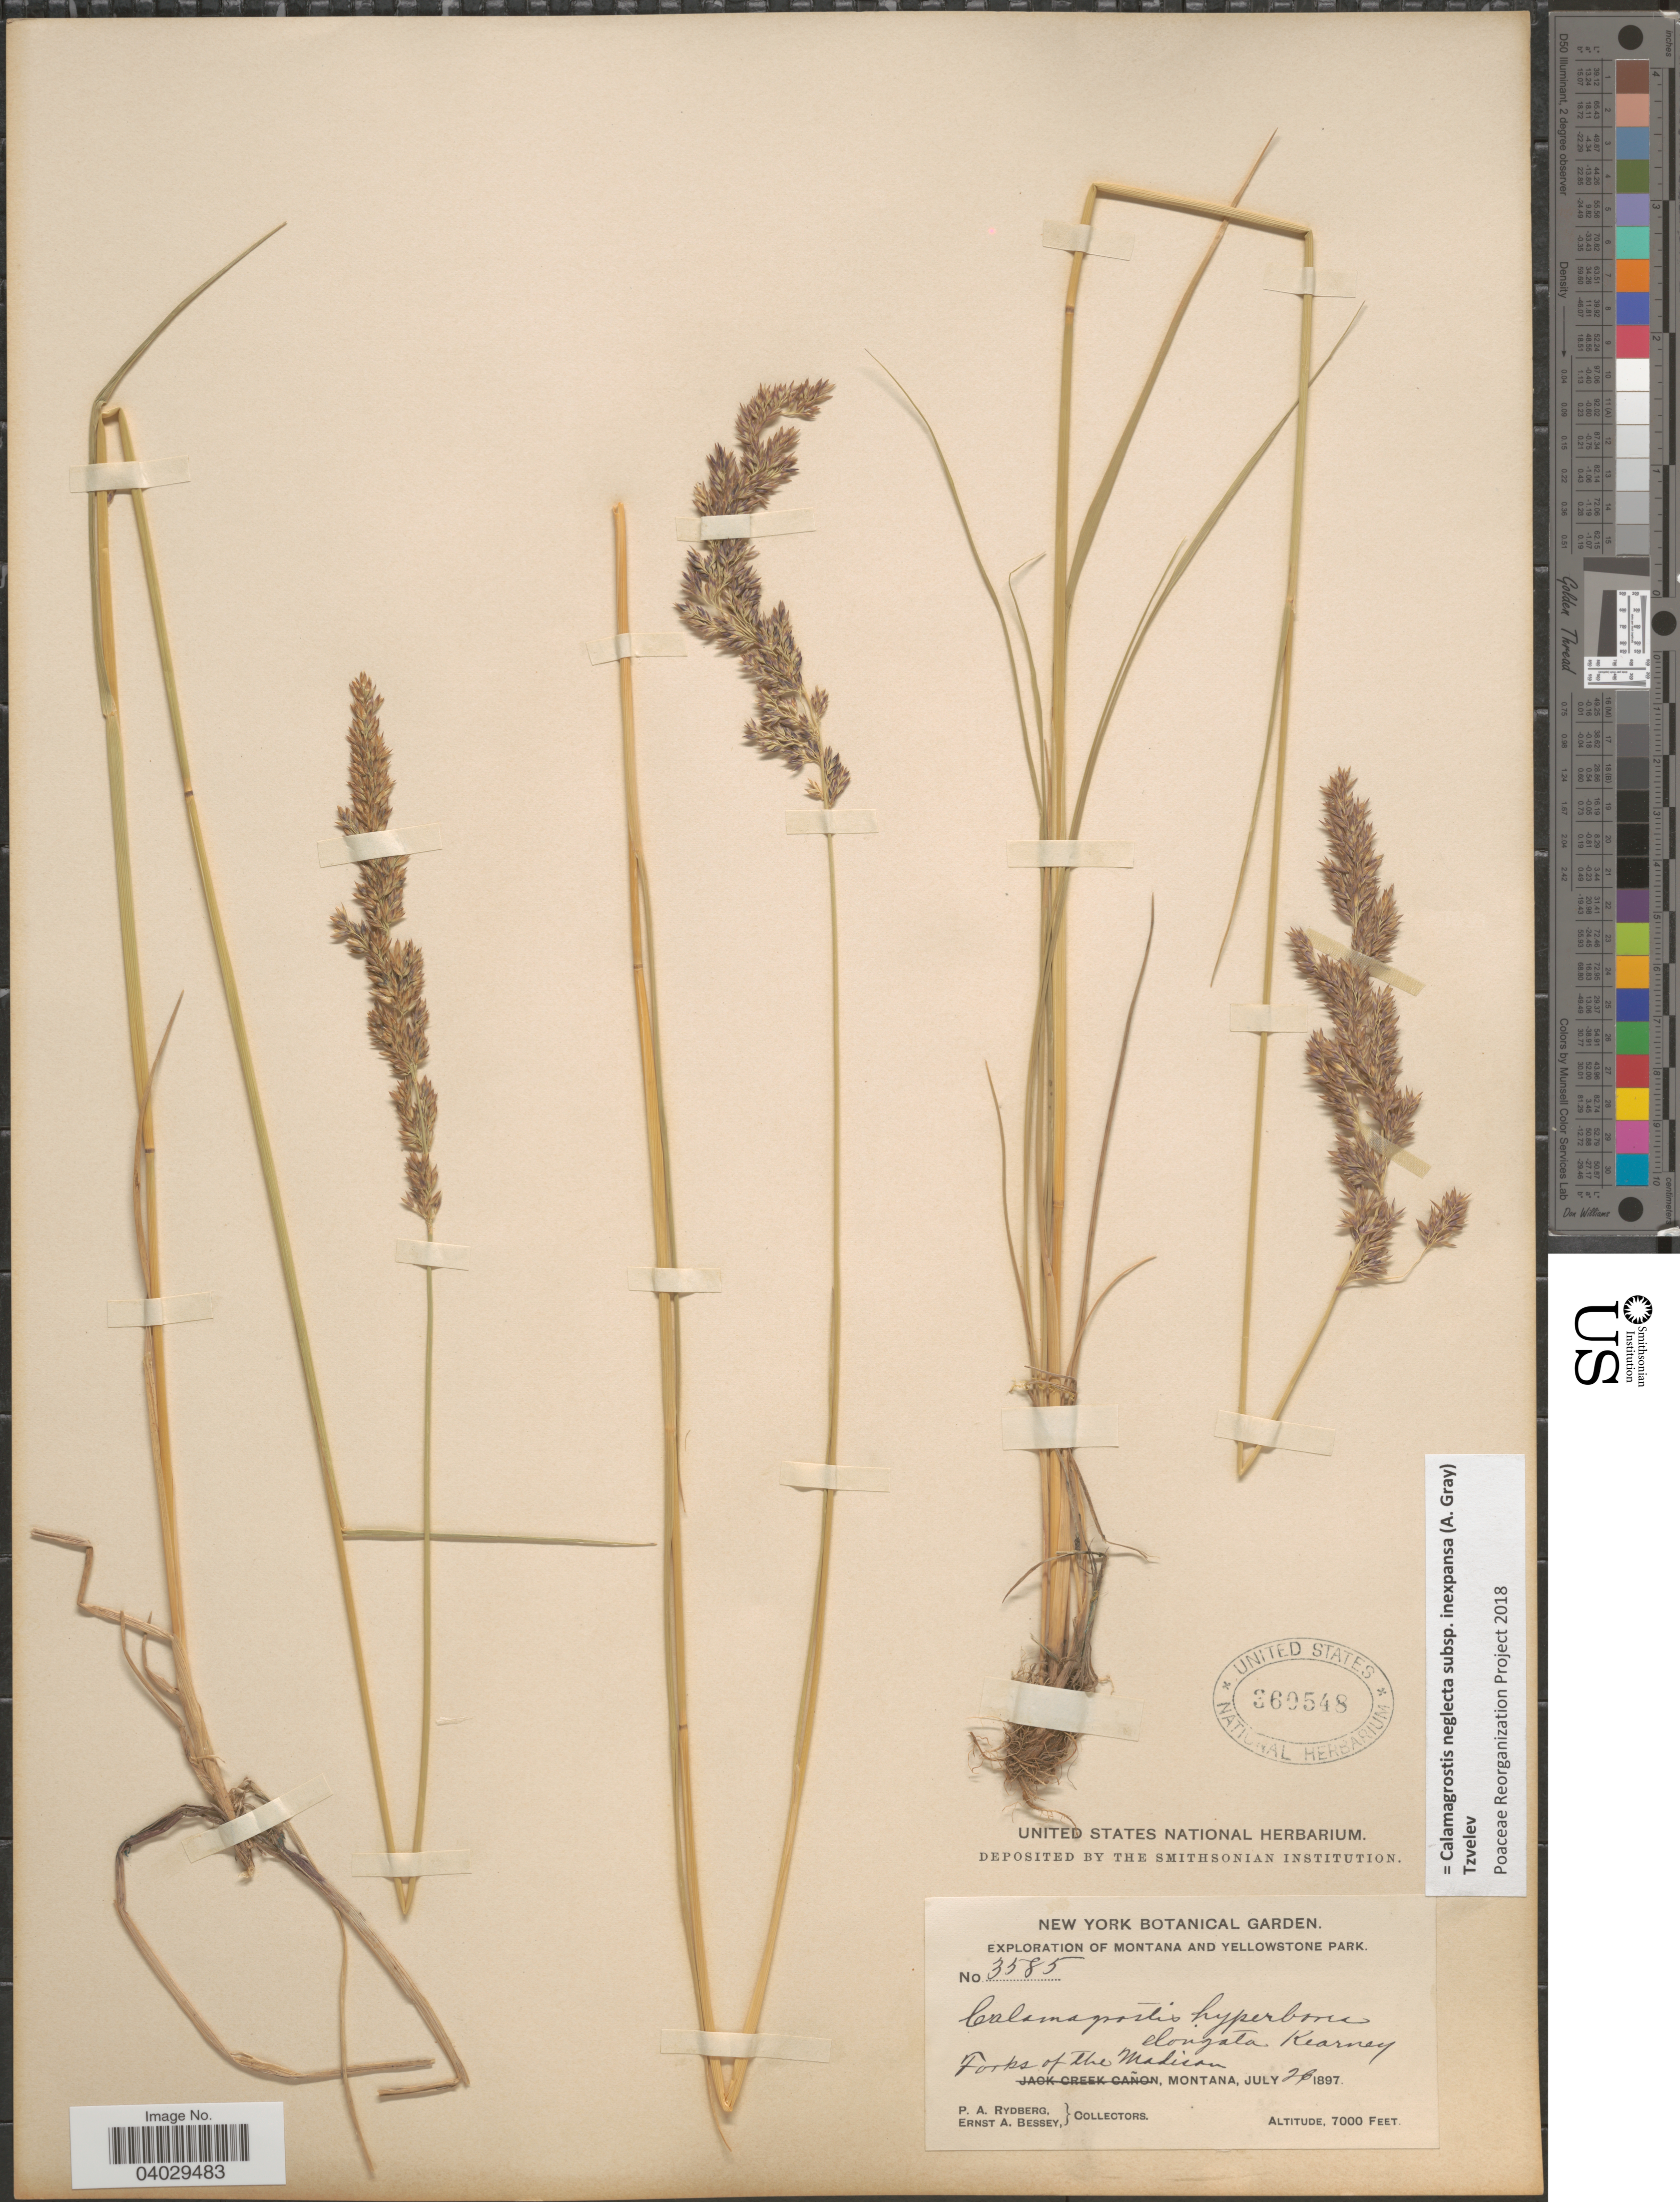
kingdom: Plantae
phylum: Tracheophyta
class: Liliopsida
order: Poales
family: Poaceae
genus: Calamagrostis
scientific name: Calamagrostis neglecta subsp. inexpansa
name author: (A. Gray) Tzvelev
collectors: P. A. Rydberg & E. A. Bessey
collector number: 3585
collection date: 1897-07-26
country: United States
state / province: Montana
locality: Montana and Yellowstone Park. Forks of the Madison.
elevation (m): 2134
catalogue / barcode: US 360548